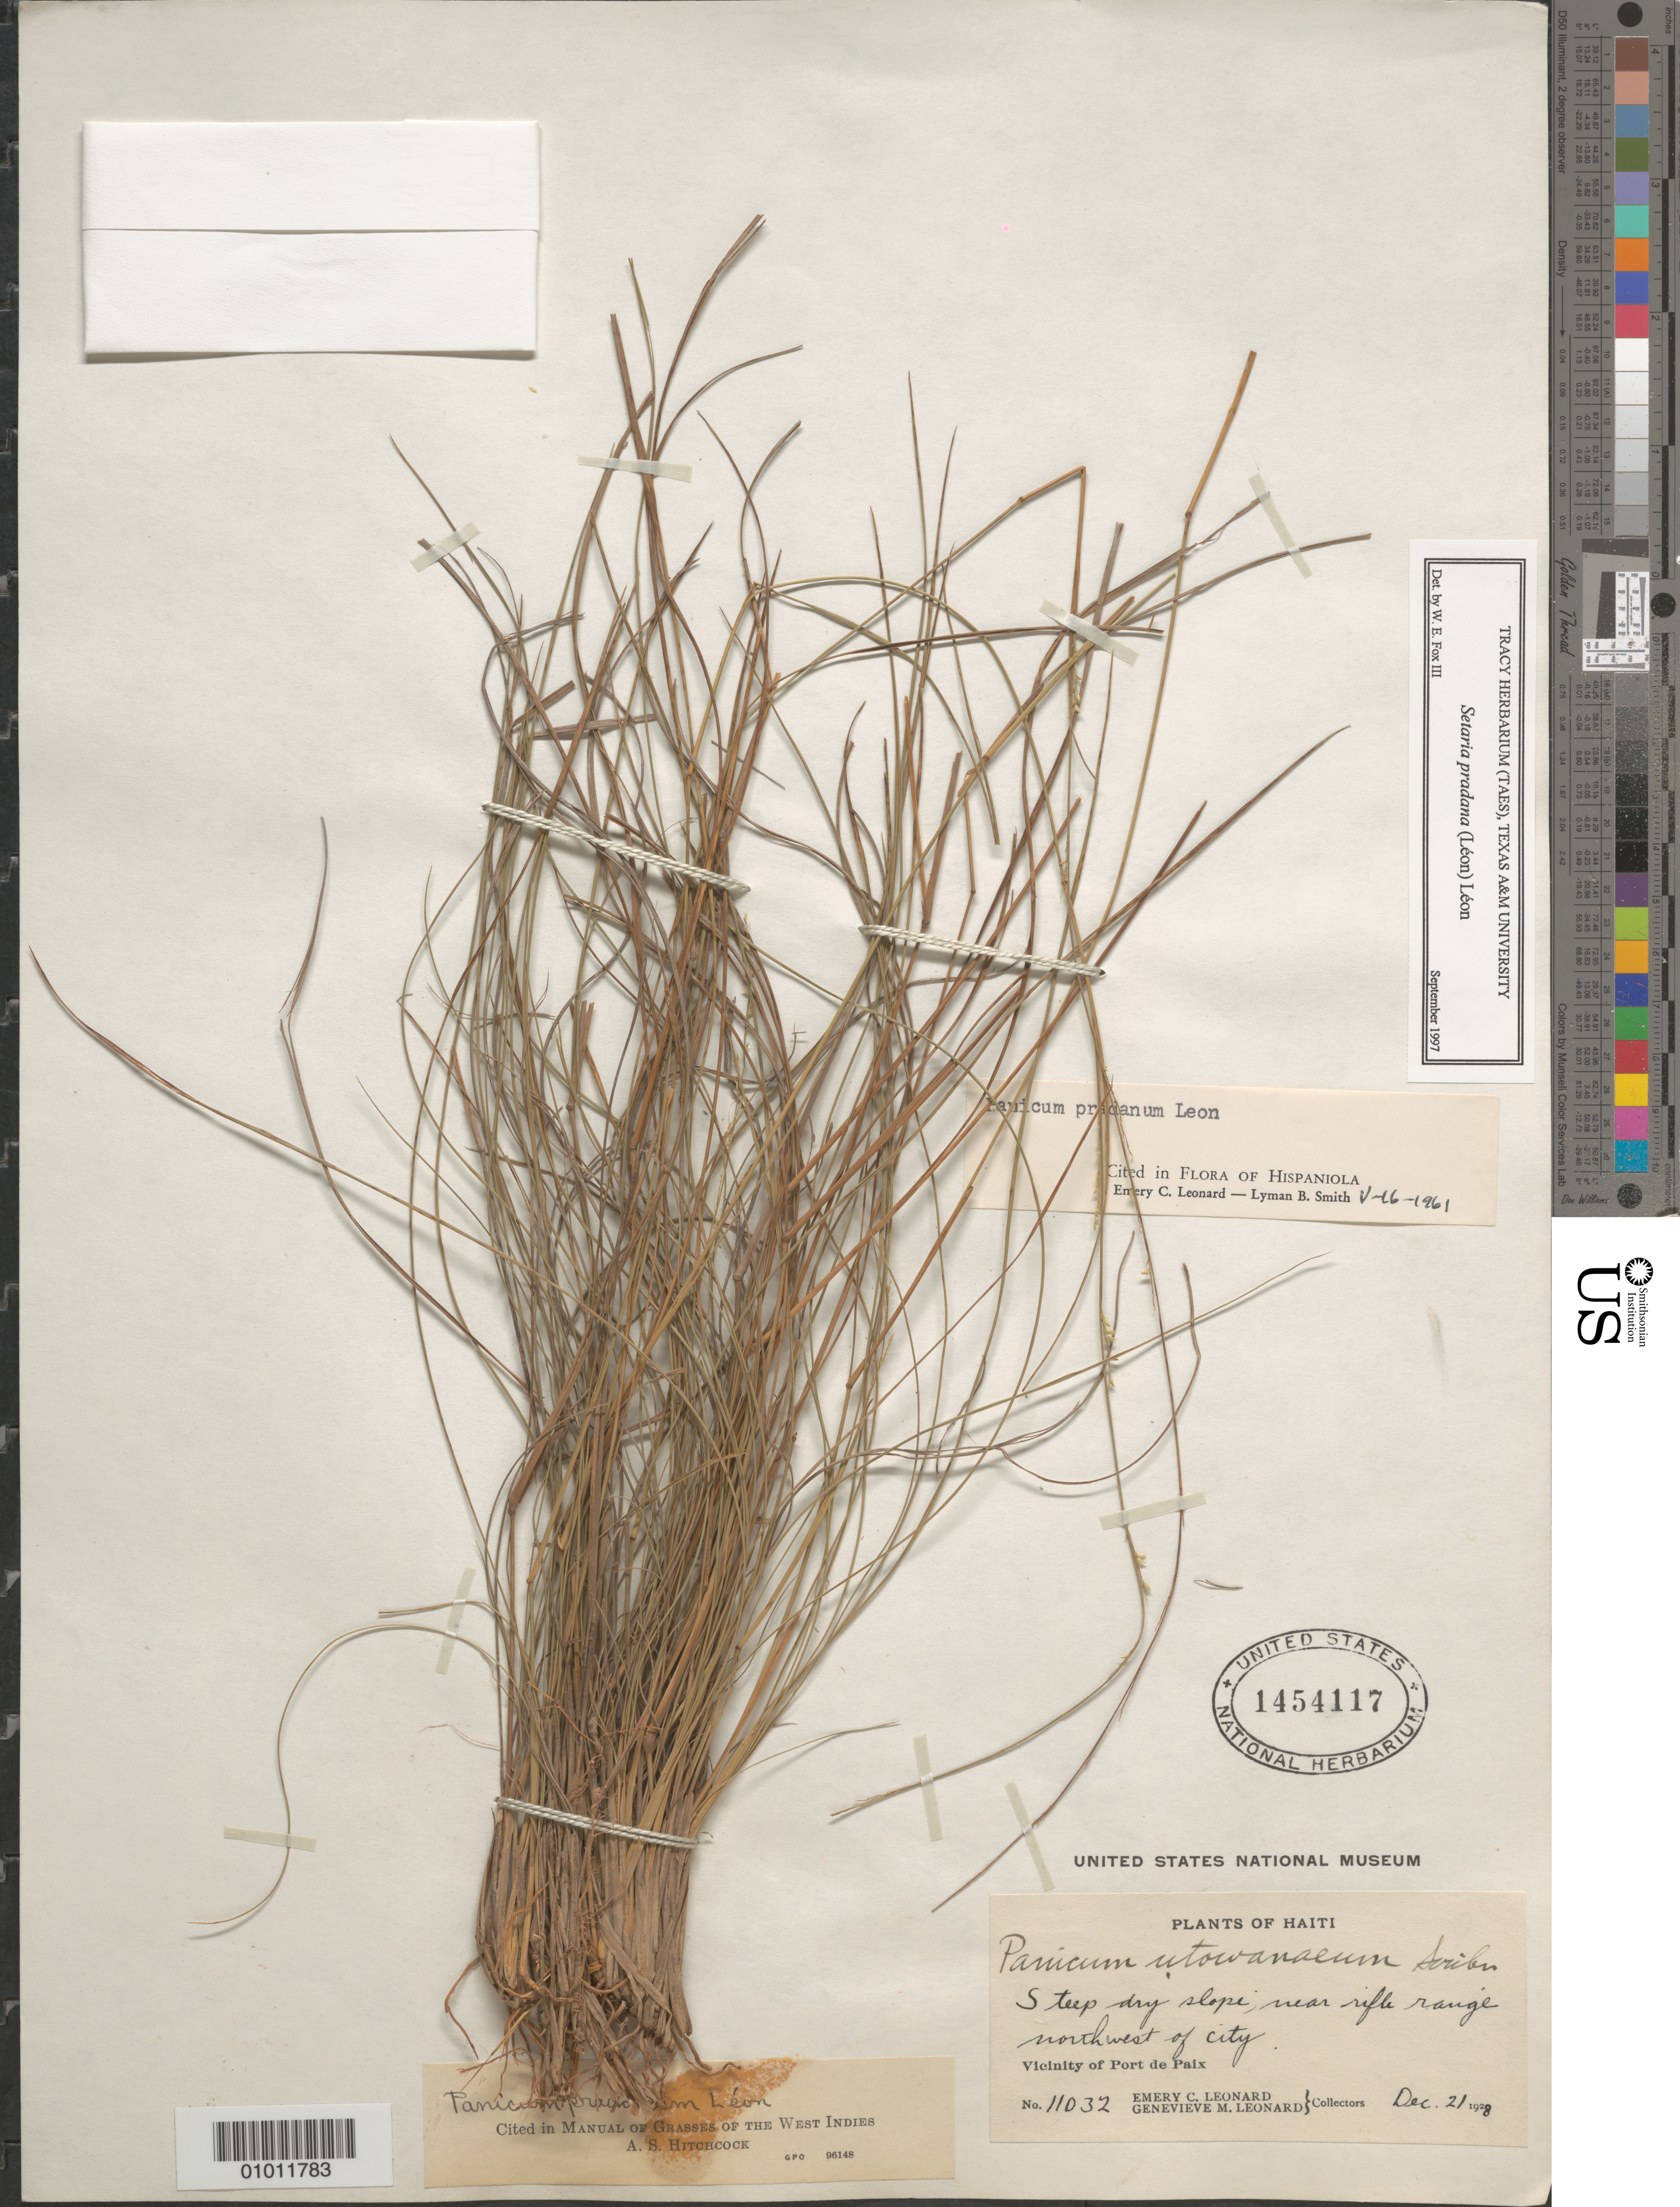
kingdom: Plantae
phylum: Tracheophyta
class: Liliopsida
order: Poales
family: Poaceae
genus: Panicum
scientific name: Panicum pradanum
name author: León ex Hitchc.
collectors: E. C. Leonard & G. M. Leonard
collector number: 11032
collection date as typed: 21 Dec 1928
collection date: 1928-12-21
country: Haiti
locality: Vicinity of Port de Paix, near rifle range NW of city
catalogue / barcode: US 1454117